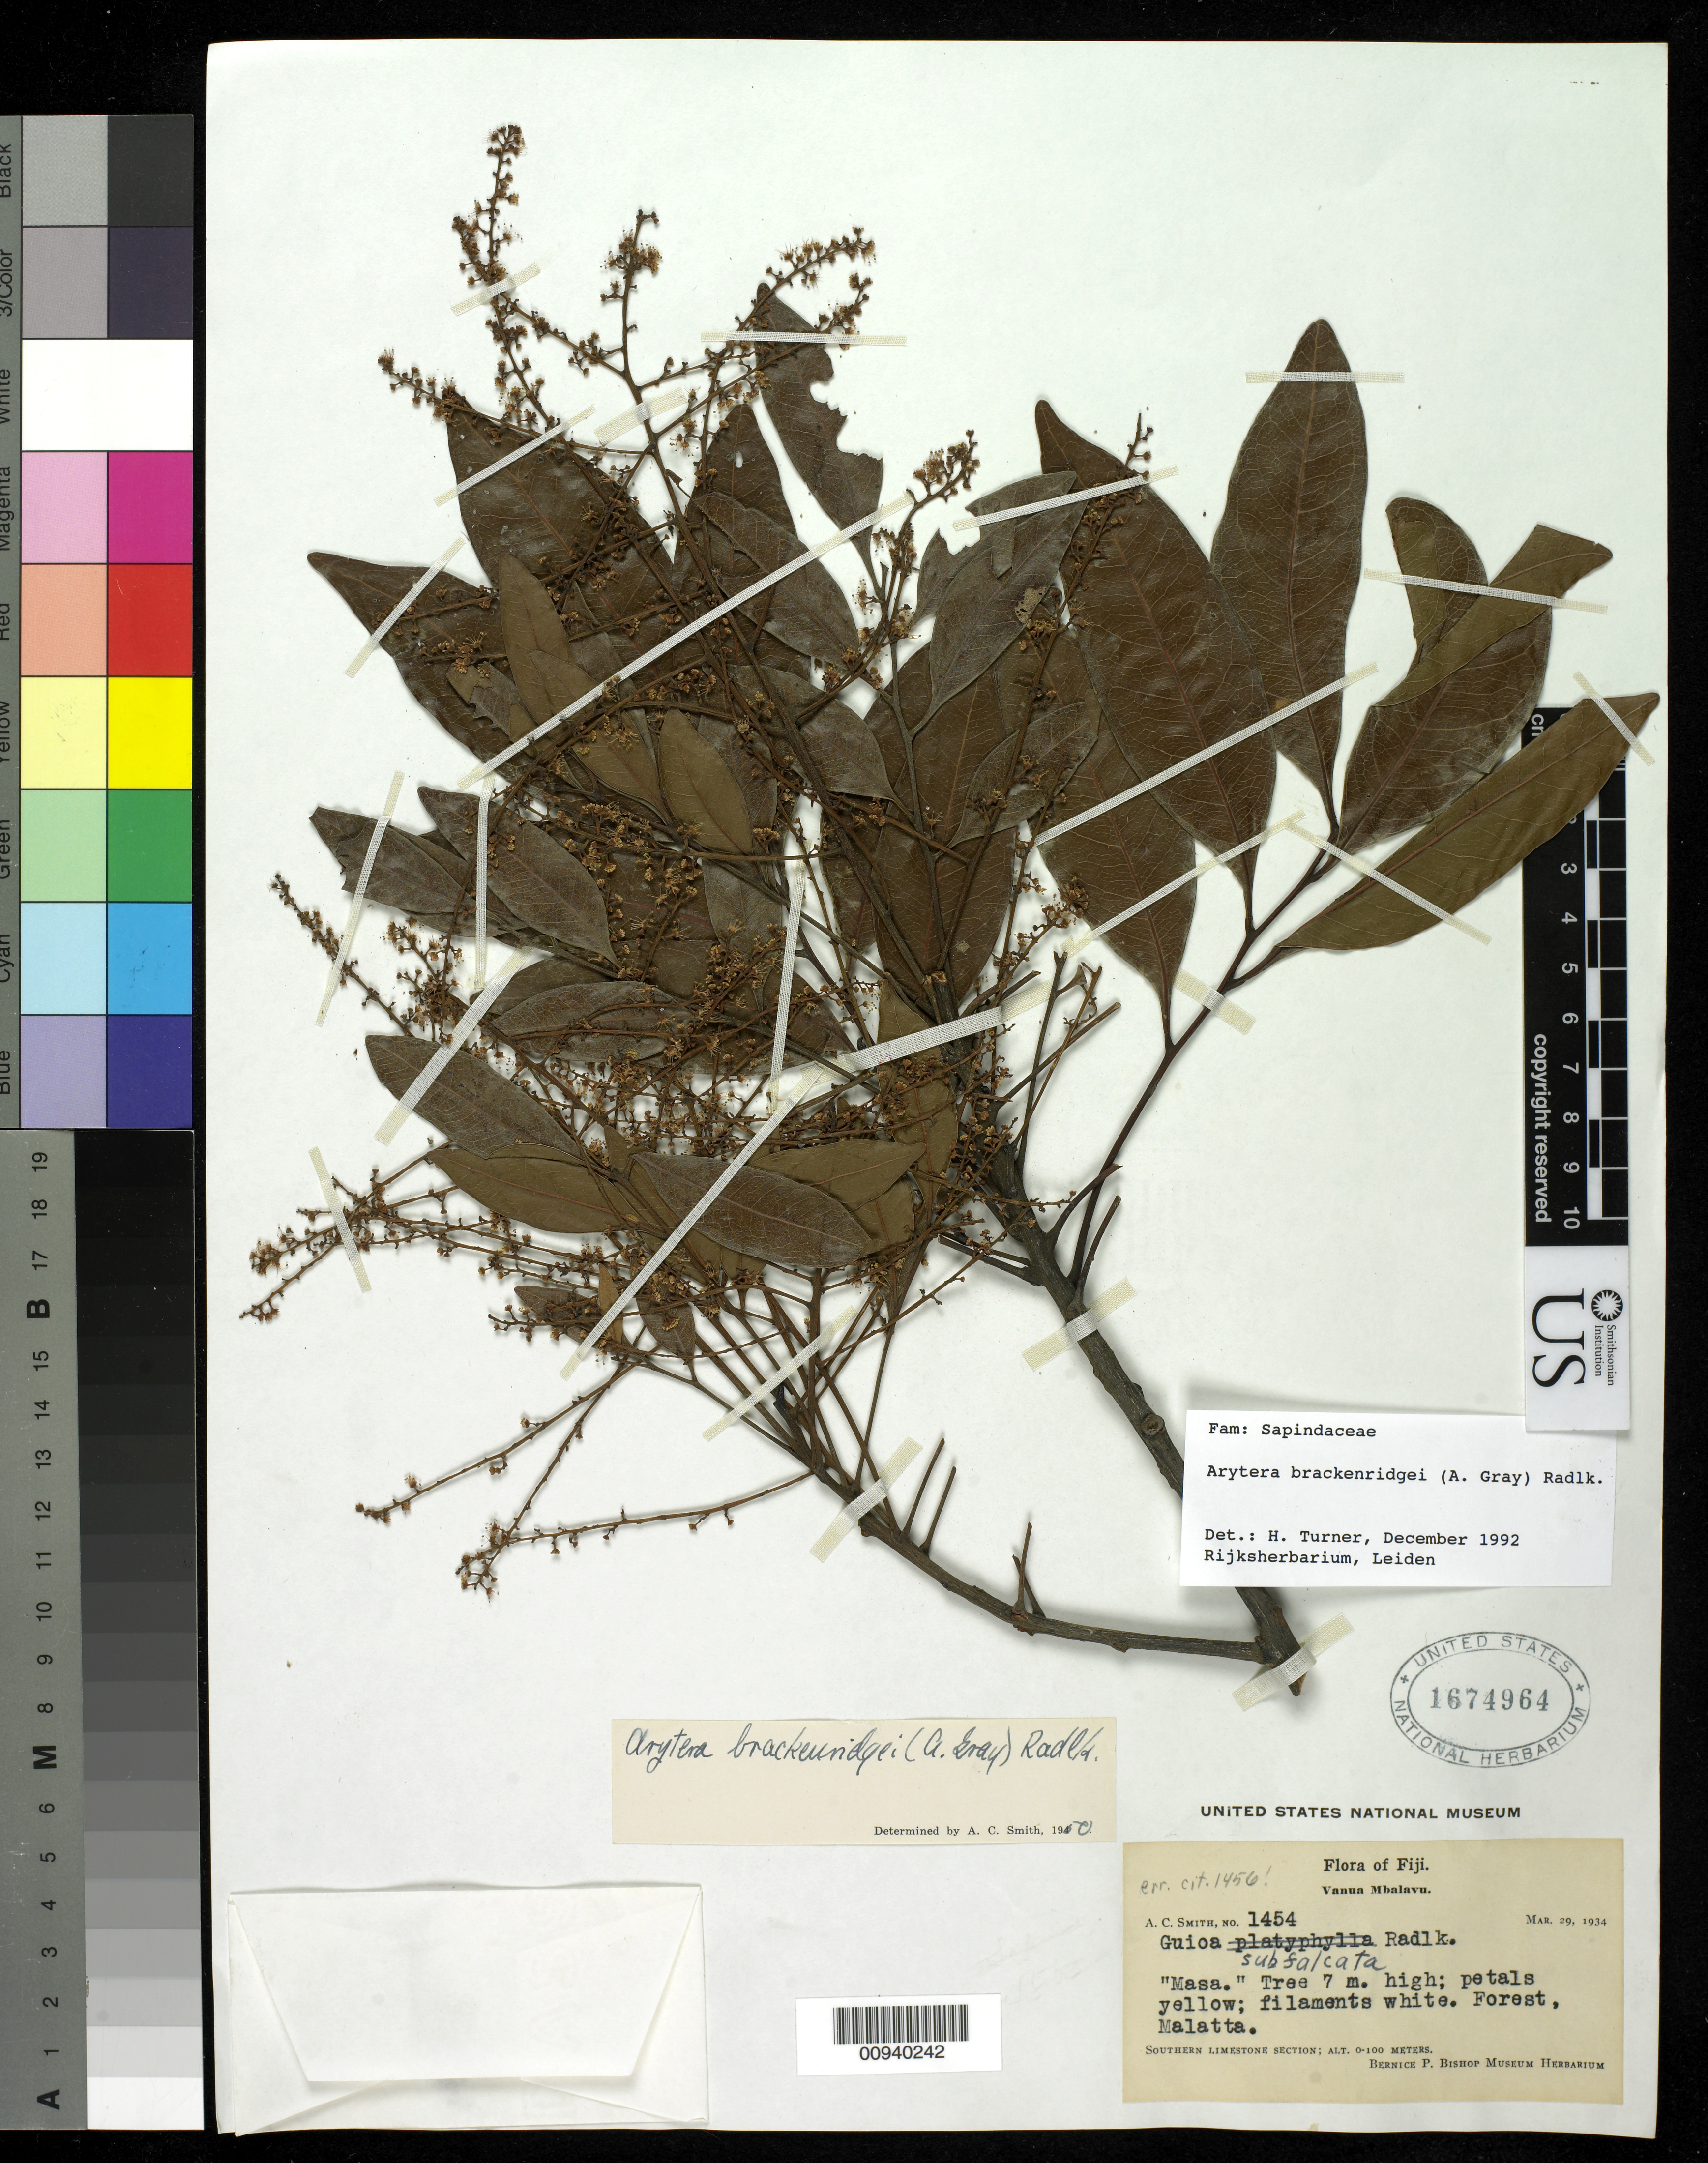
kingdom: Plantae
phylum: Tracheophyta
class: Magnoliopsida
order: Sapindales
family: Sapindaceae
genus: Lepidocupania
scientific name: Lepidocupania brackenridgei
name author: (A. Gray) Buerki et al.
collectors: C. A. Smith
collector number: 1454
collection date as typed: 29 Mar 1934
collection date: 1934-03-29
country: Fiji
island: Vanua Balavu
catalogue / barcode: US 1674964